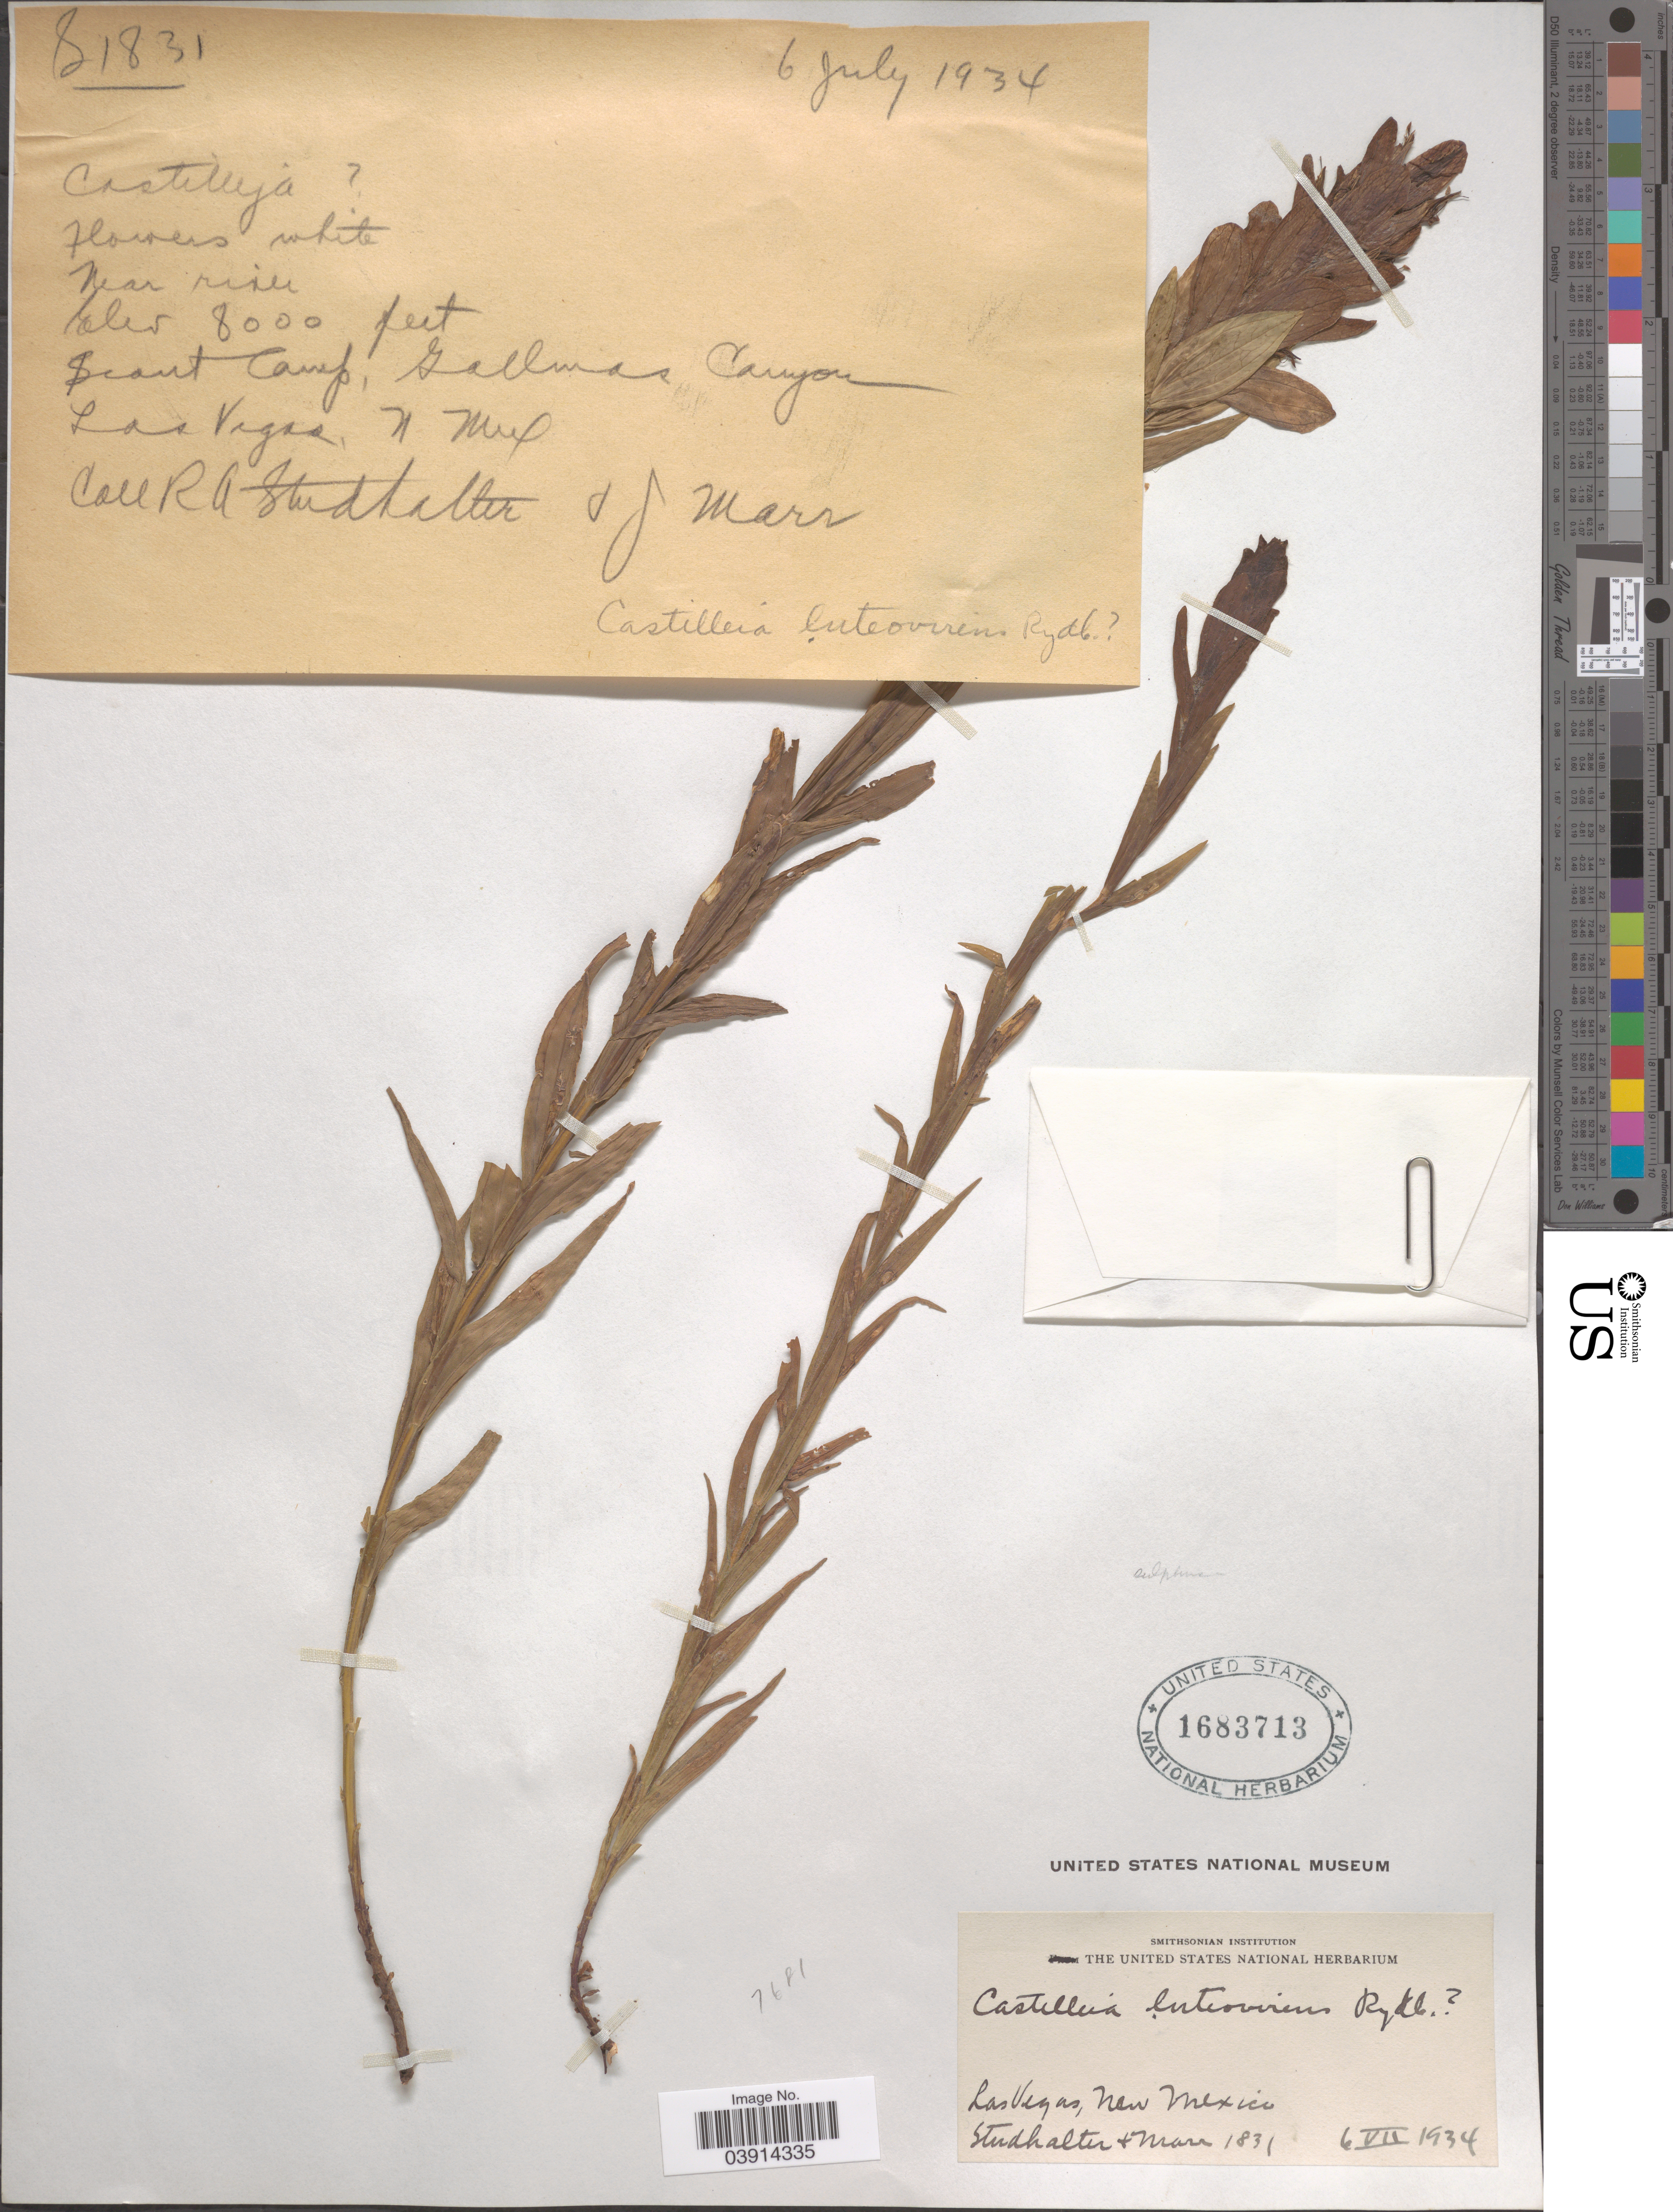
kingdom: Plantae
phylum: Tracheophyta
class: Magnoliopsida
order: Lamiales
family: Orobanchaceae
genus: Castilleja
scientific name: Castilleja sulphurea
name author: Rydb.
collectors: R. Studhalter & J. Marr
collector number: S1831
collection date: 1934-07-06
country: United States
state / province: New Mexico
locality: Scout Camp, Gallinas Canyon. Las Vegas.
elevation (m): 2438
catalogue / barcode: US 1683713